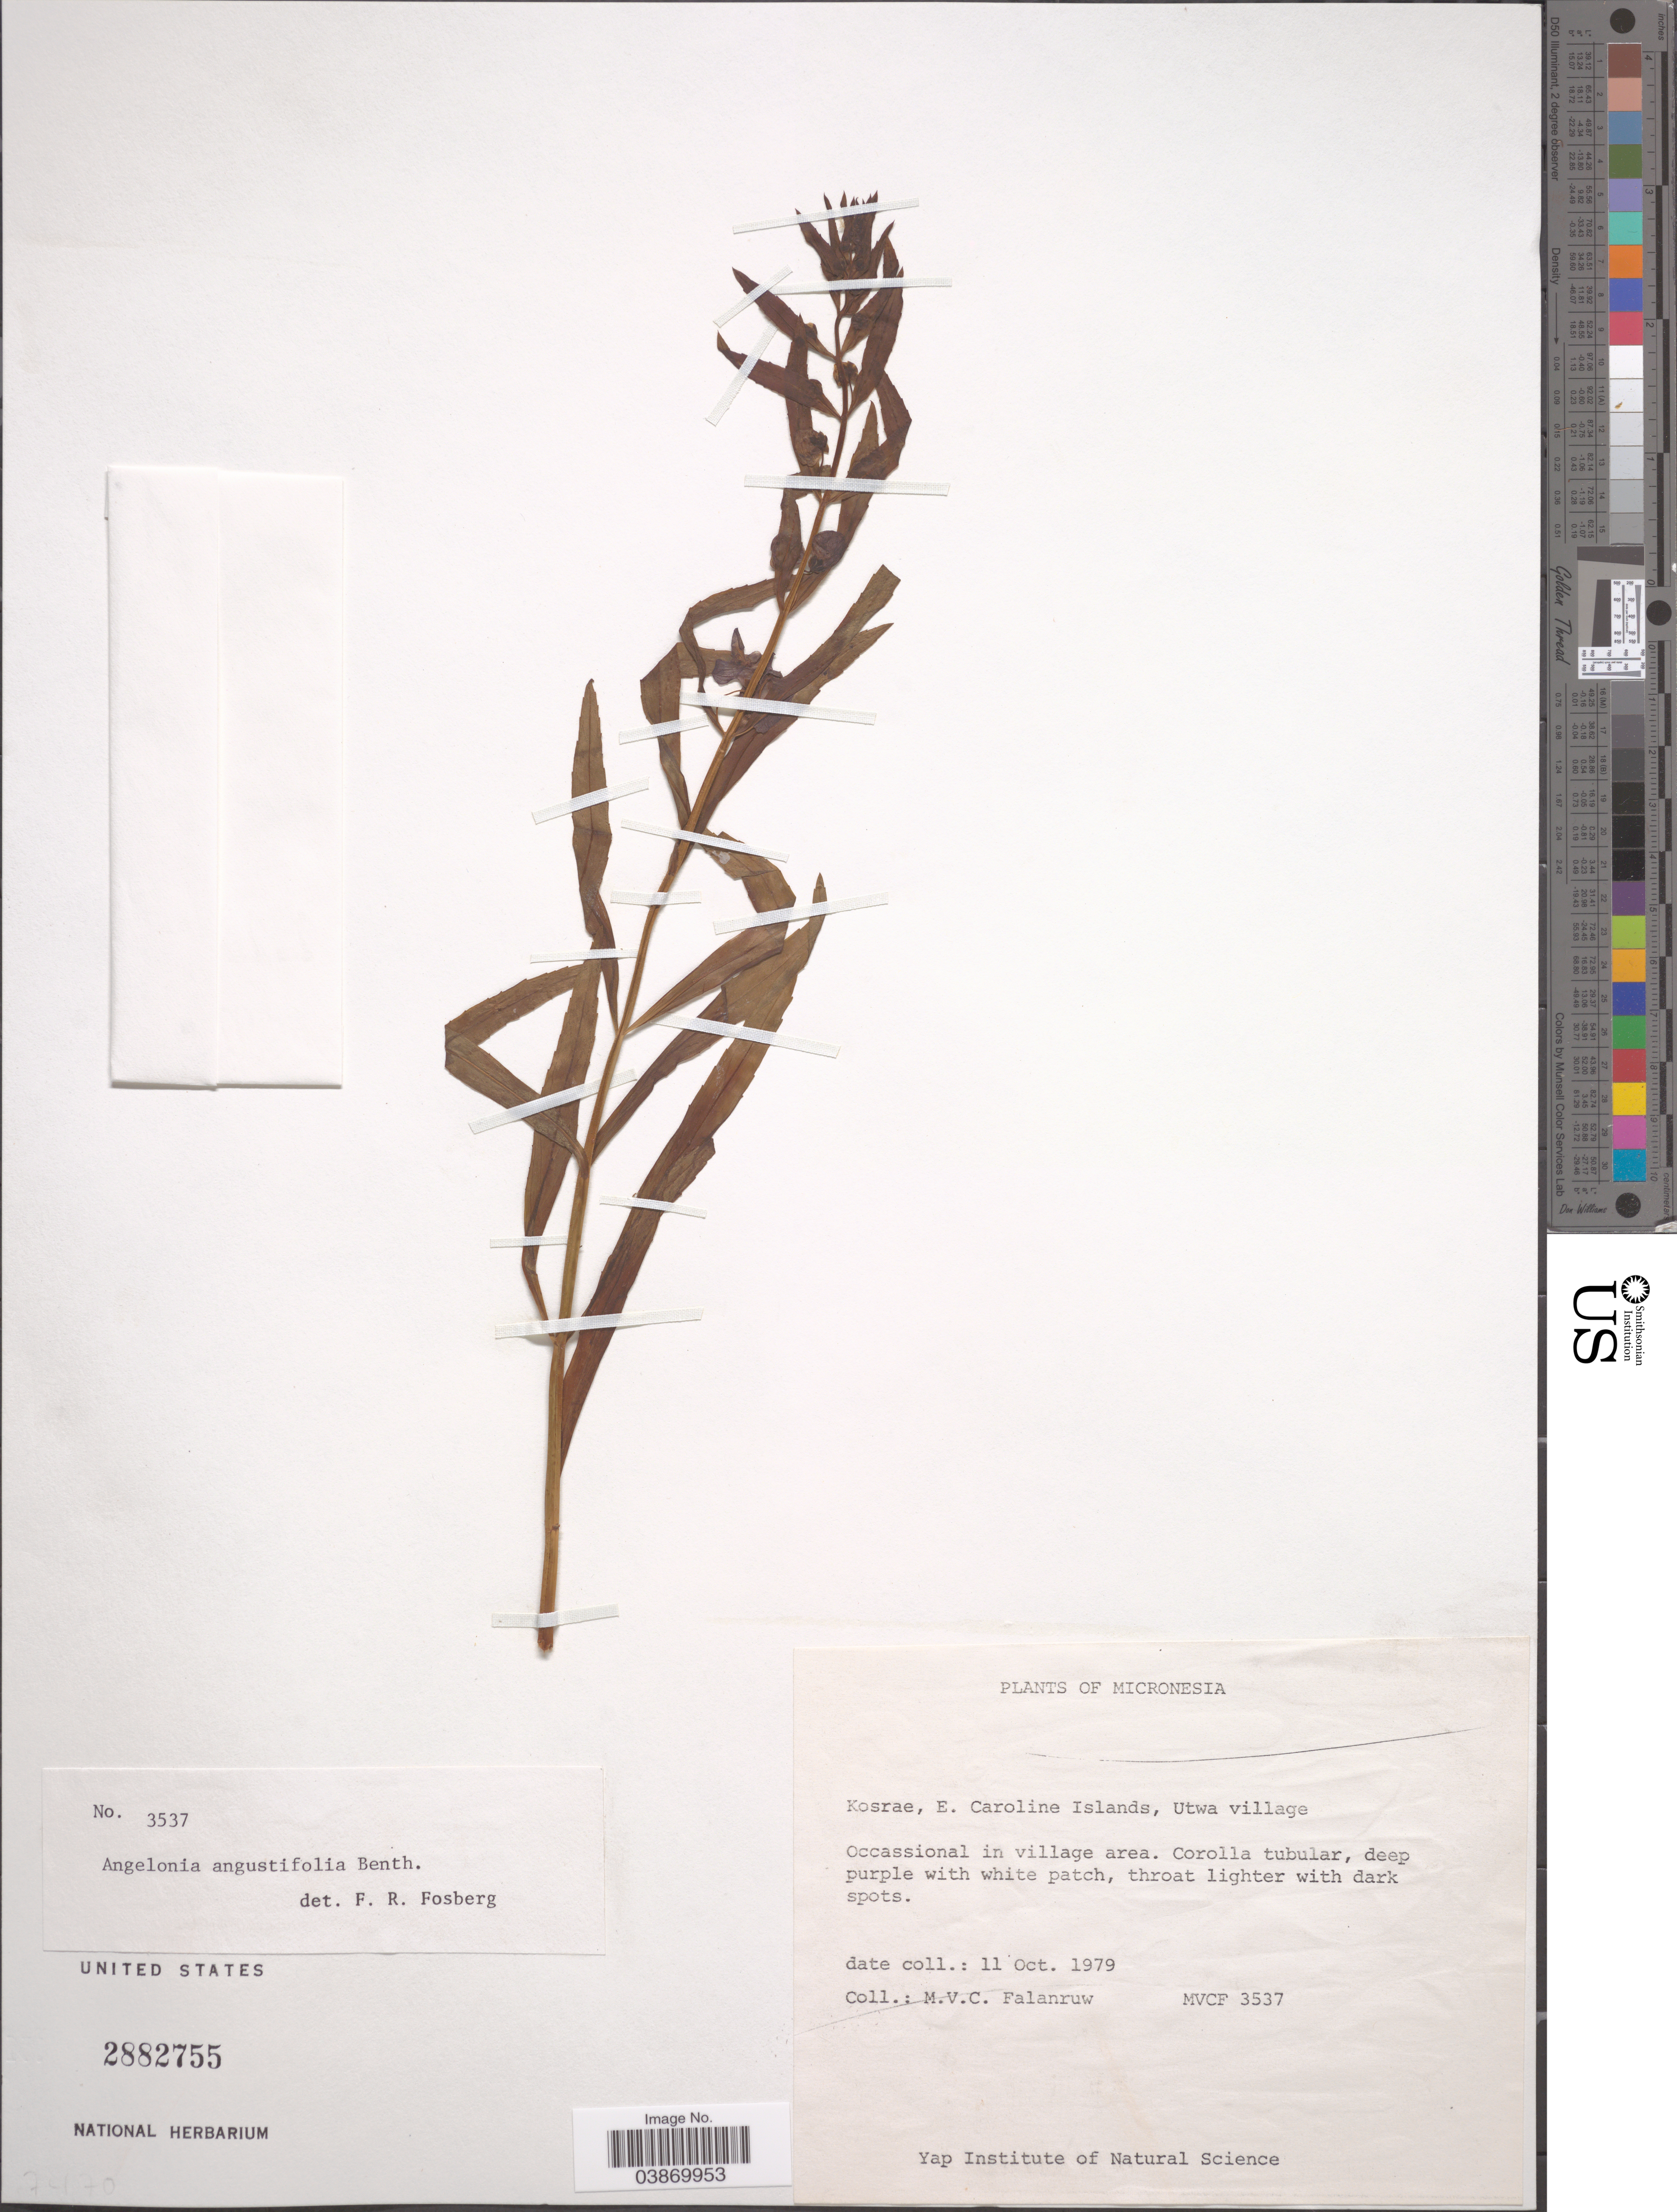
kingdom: Plantae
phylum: Tracheophyta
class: Magnoliopsida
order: Lamiales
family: Plantaginaceae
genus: Angelonia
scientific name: Angelonia angustifolia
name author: Benth.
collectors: M. V. Falanruw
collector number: MVCF 3537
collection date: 1979-10-11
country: Micronesia, Federated States of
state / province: Kosrae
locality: E. Caroline Islands, Utwa village.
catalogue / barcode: US 2882755